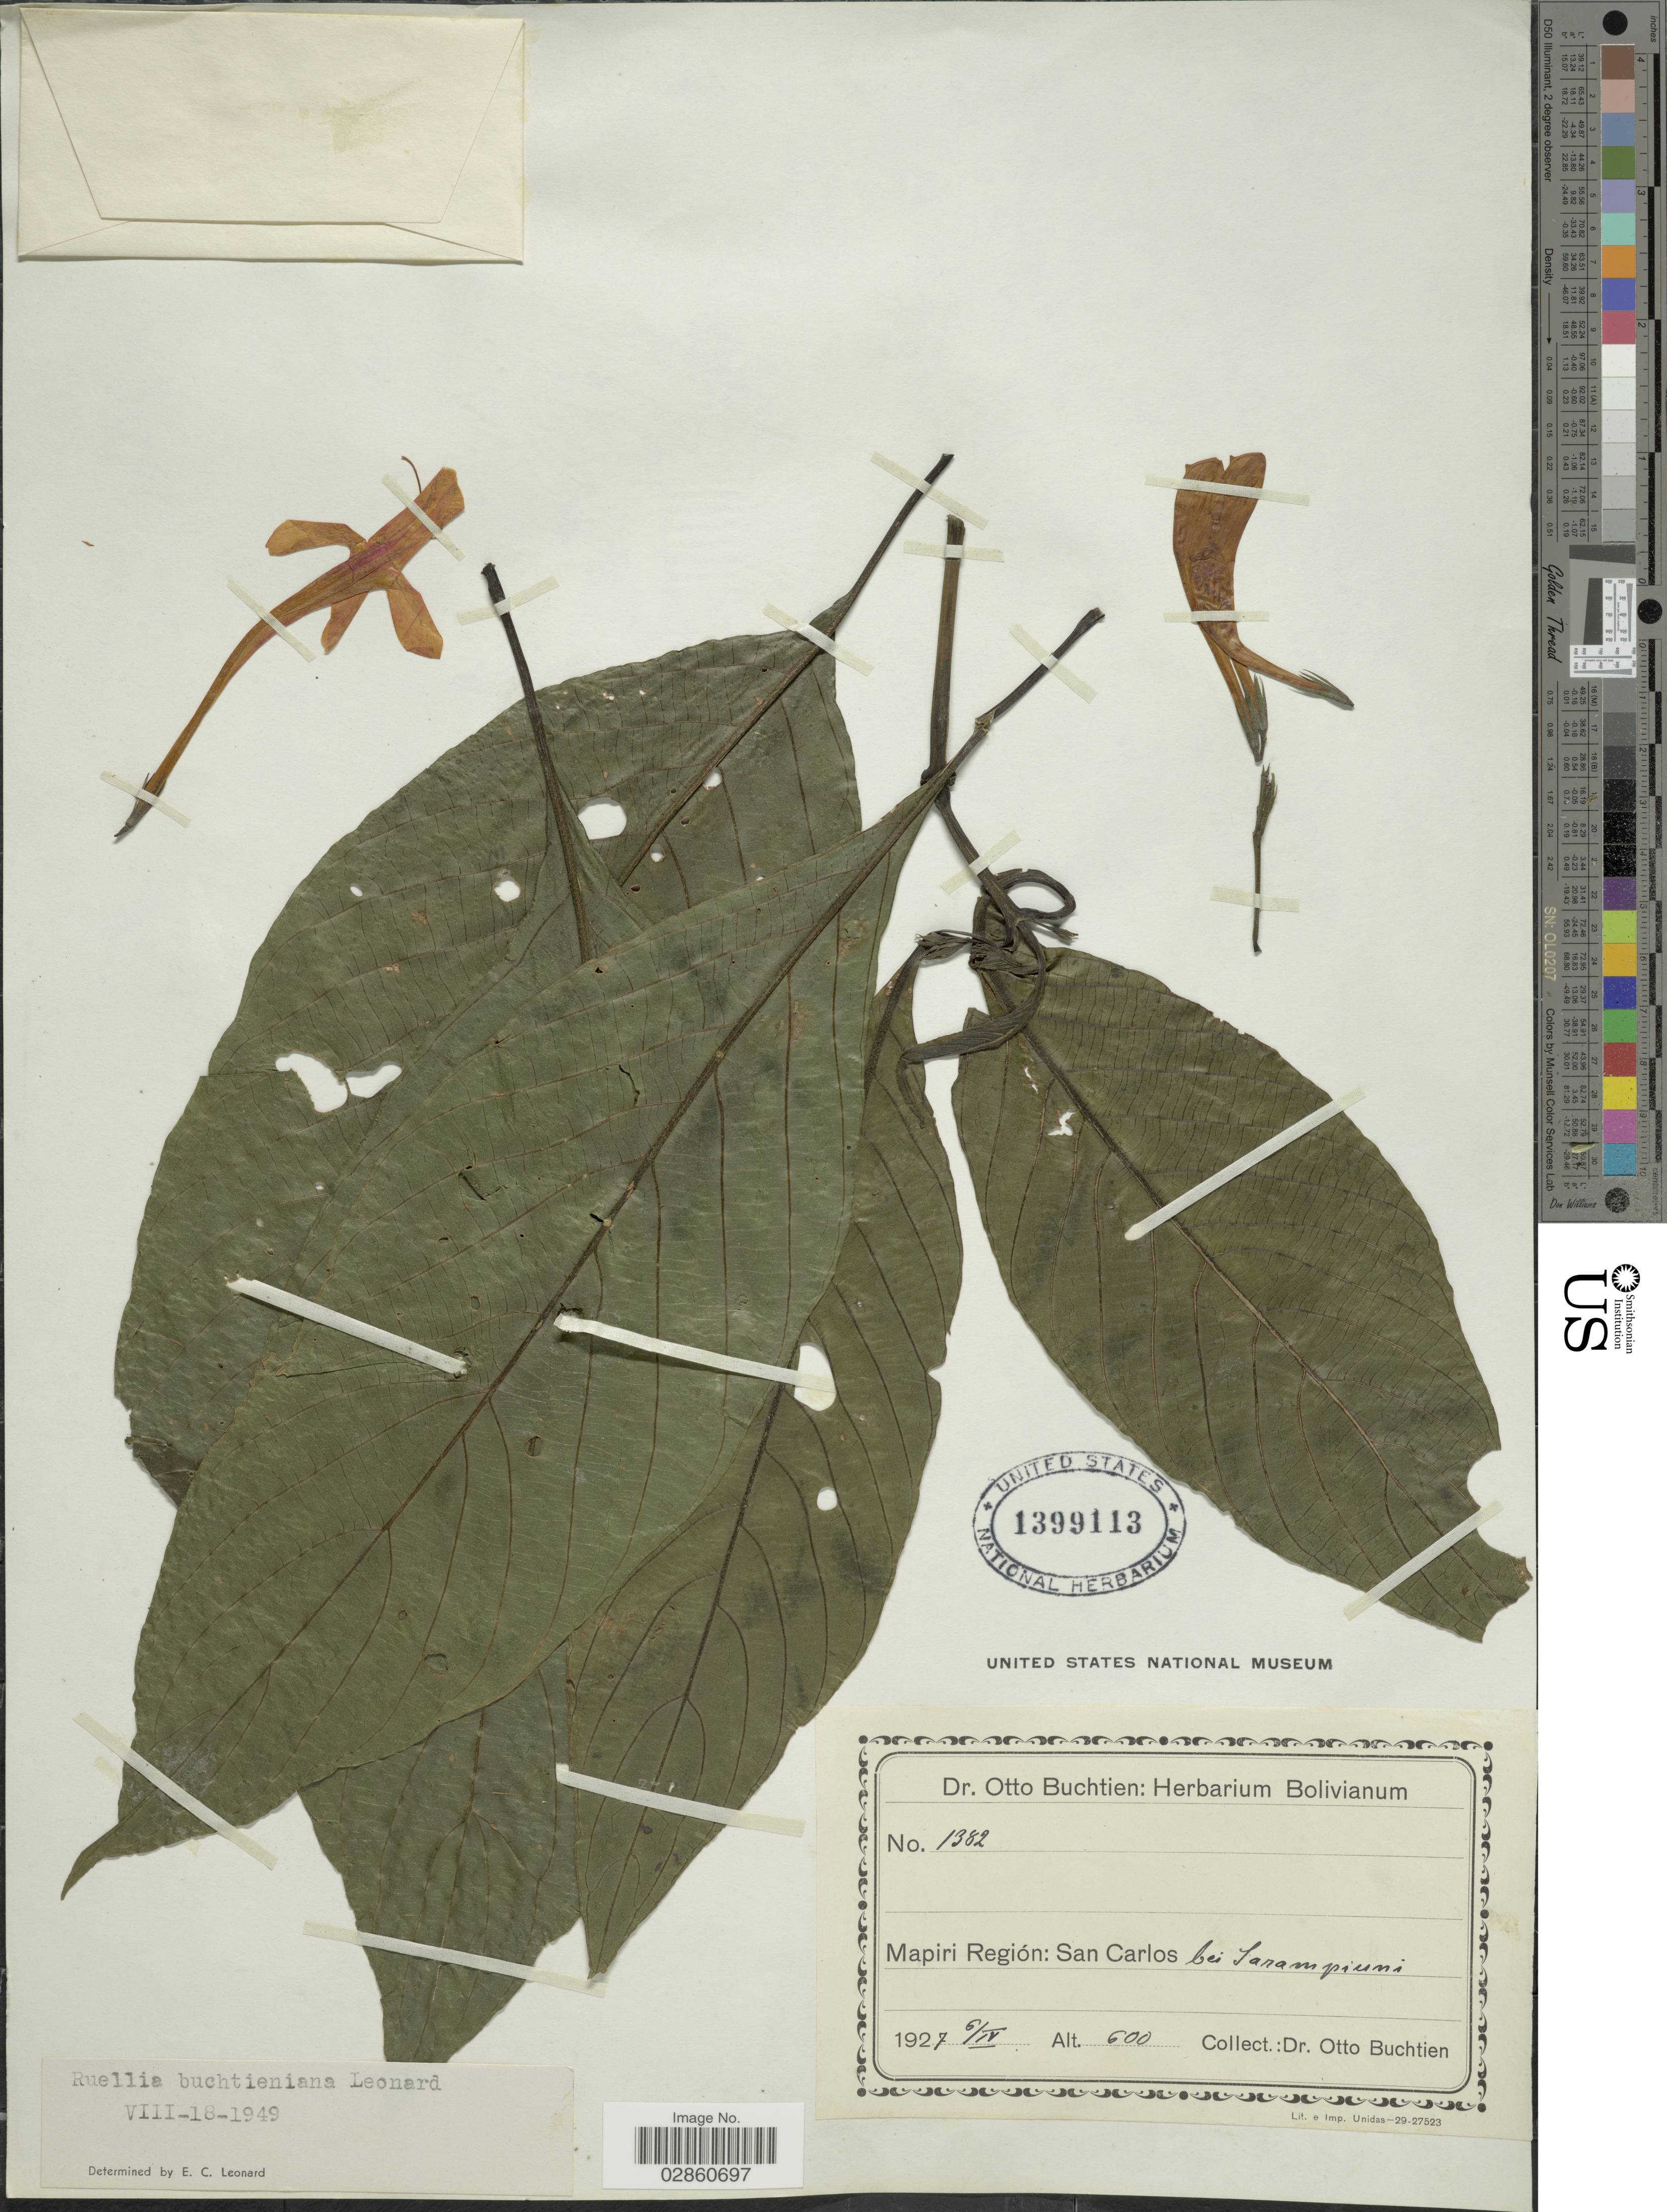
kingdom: Plantae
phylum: Tracheophyta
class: Magnoliopsida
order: Lamiales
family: Acanthaceae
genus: Ruellia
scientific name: Ruellia haenkeana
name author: (Nees) Wassh.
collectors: O. Buchtien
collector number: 1382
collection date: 1927-04-06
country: Bolivia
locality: Mapiri Región: San Carlos bei Sarampiuni.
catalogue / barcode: US 1399113